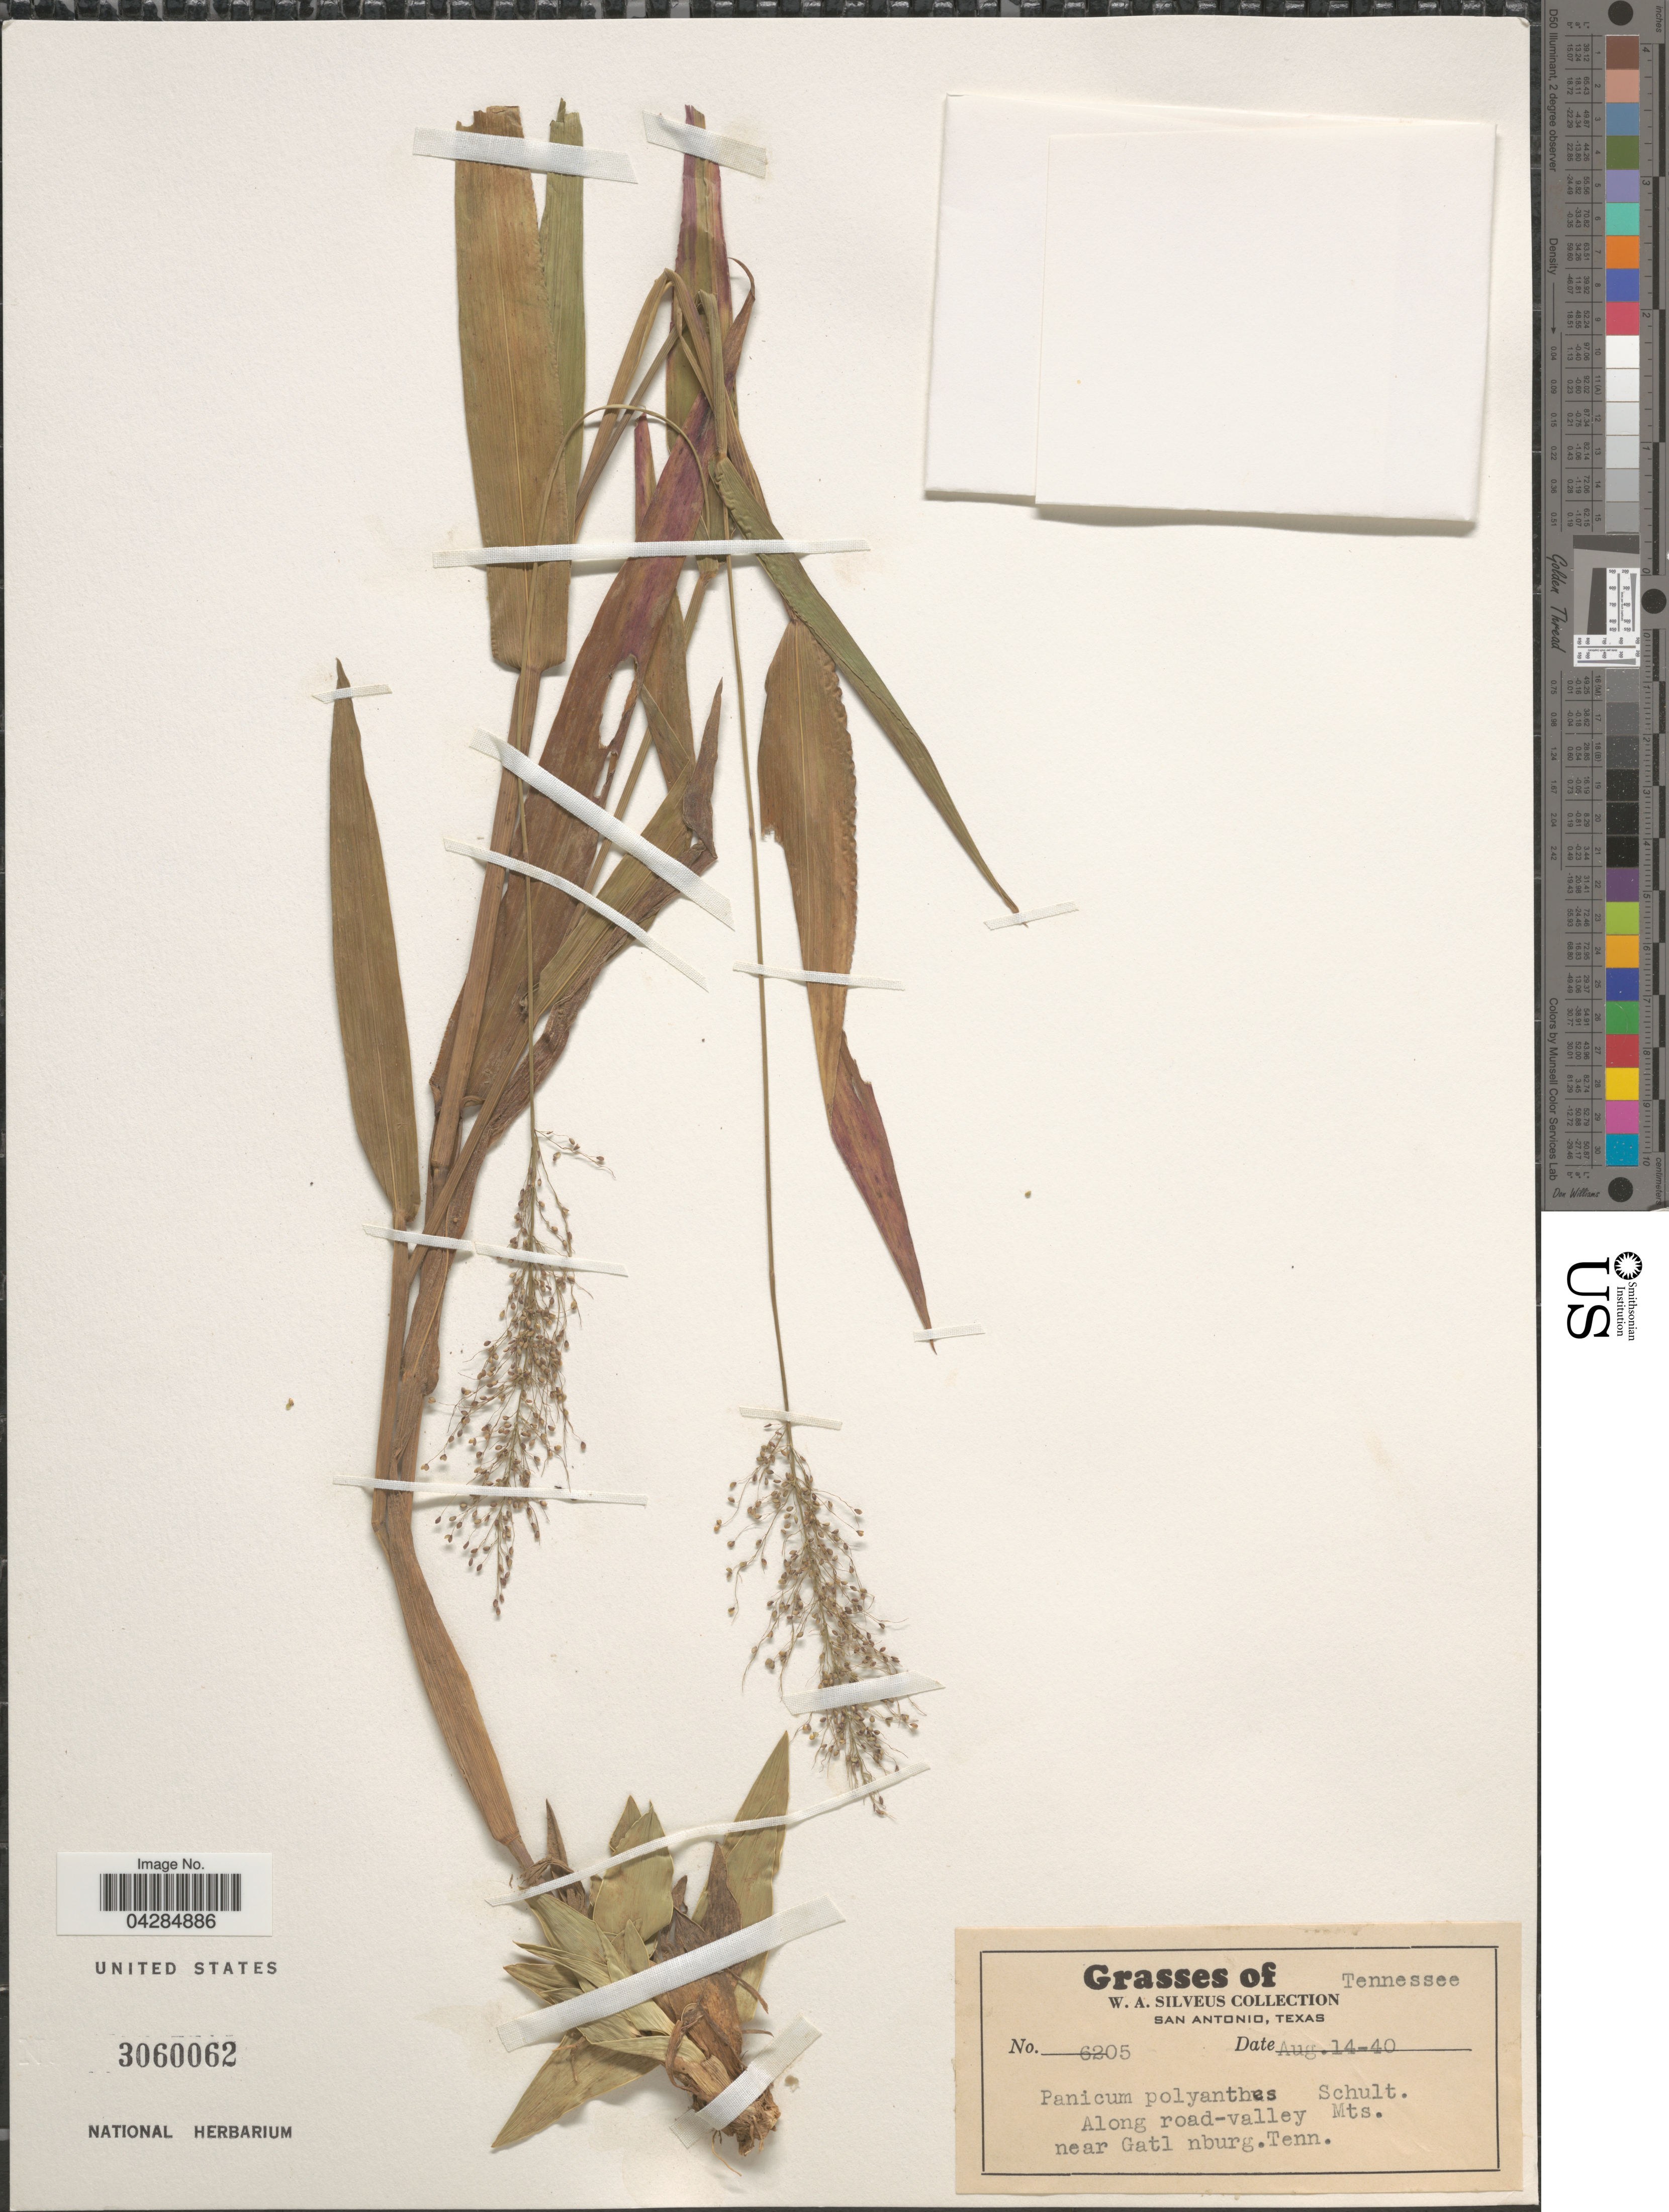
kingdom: Plantae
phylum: Tracheophyta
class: Liliopsida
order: Poales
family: Poaceae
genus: Dichanthelium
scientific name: Dichanthelium polyanthes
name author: (Schult.) Mohlenbr.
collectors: W. Silveus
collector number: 6205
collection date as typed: Transcribed d/m/y: 14/8/40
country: United States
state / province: Tennessee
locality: Along road-valley Mts. near Gatl nburg.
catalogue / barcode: US 3060062